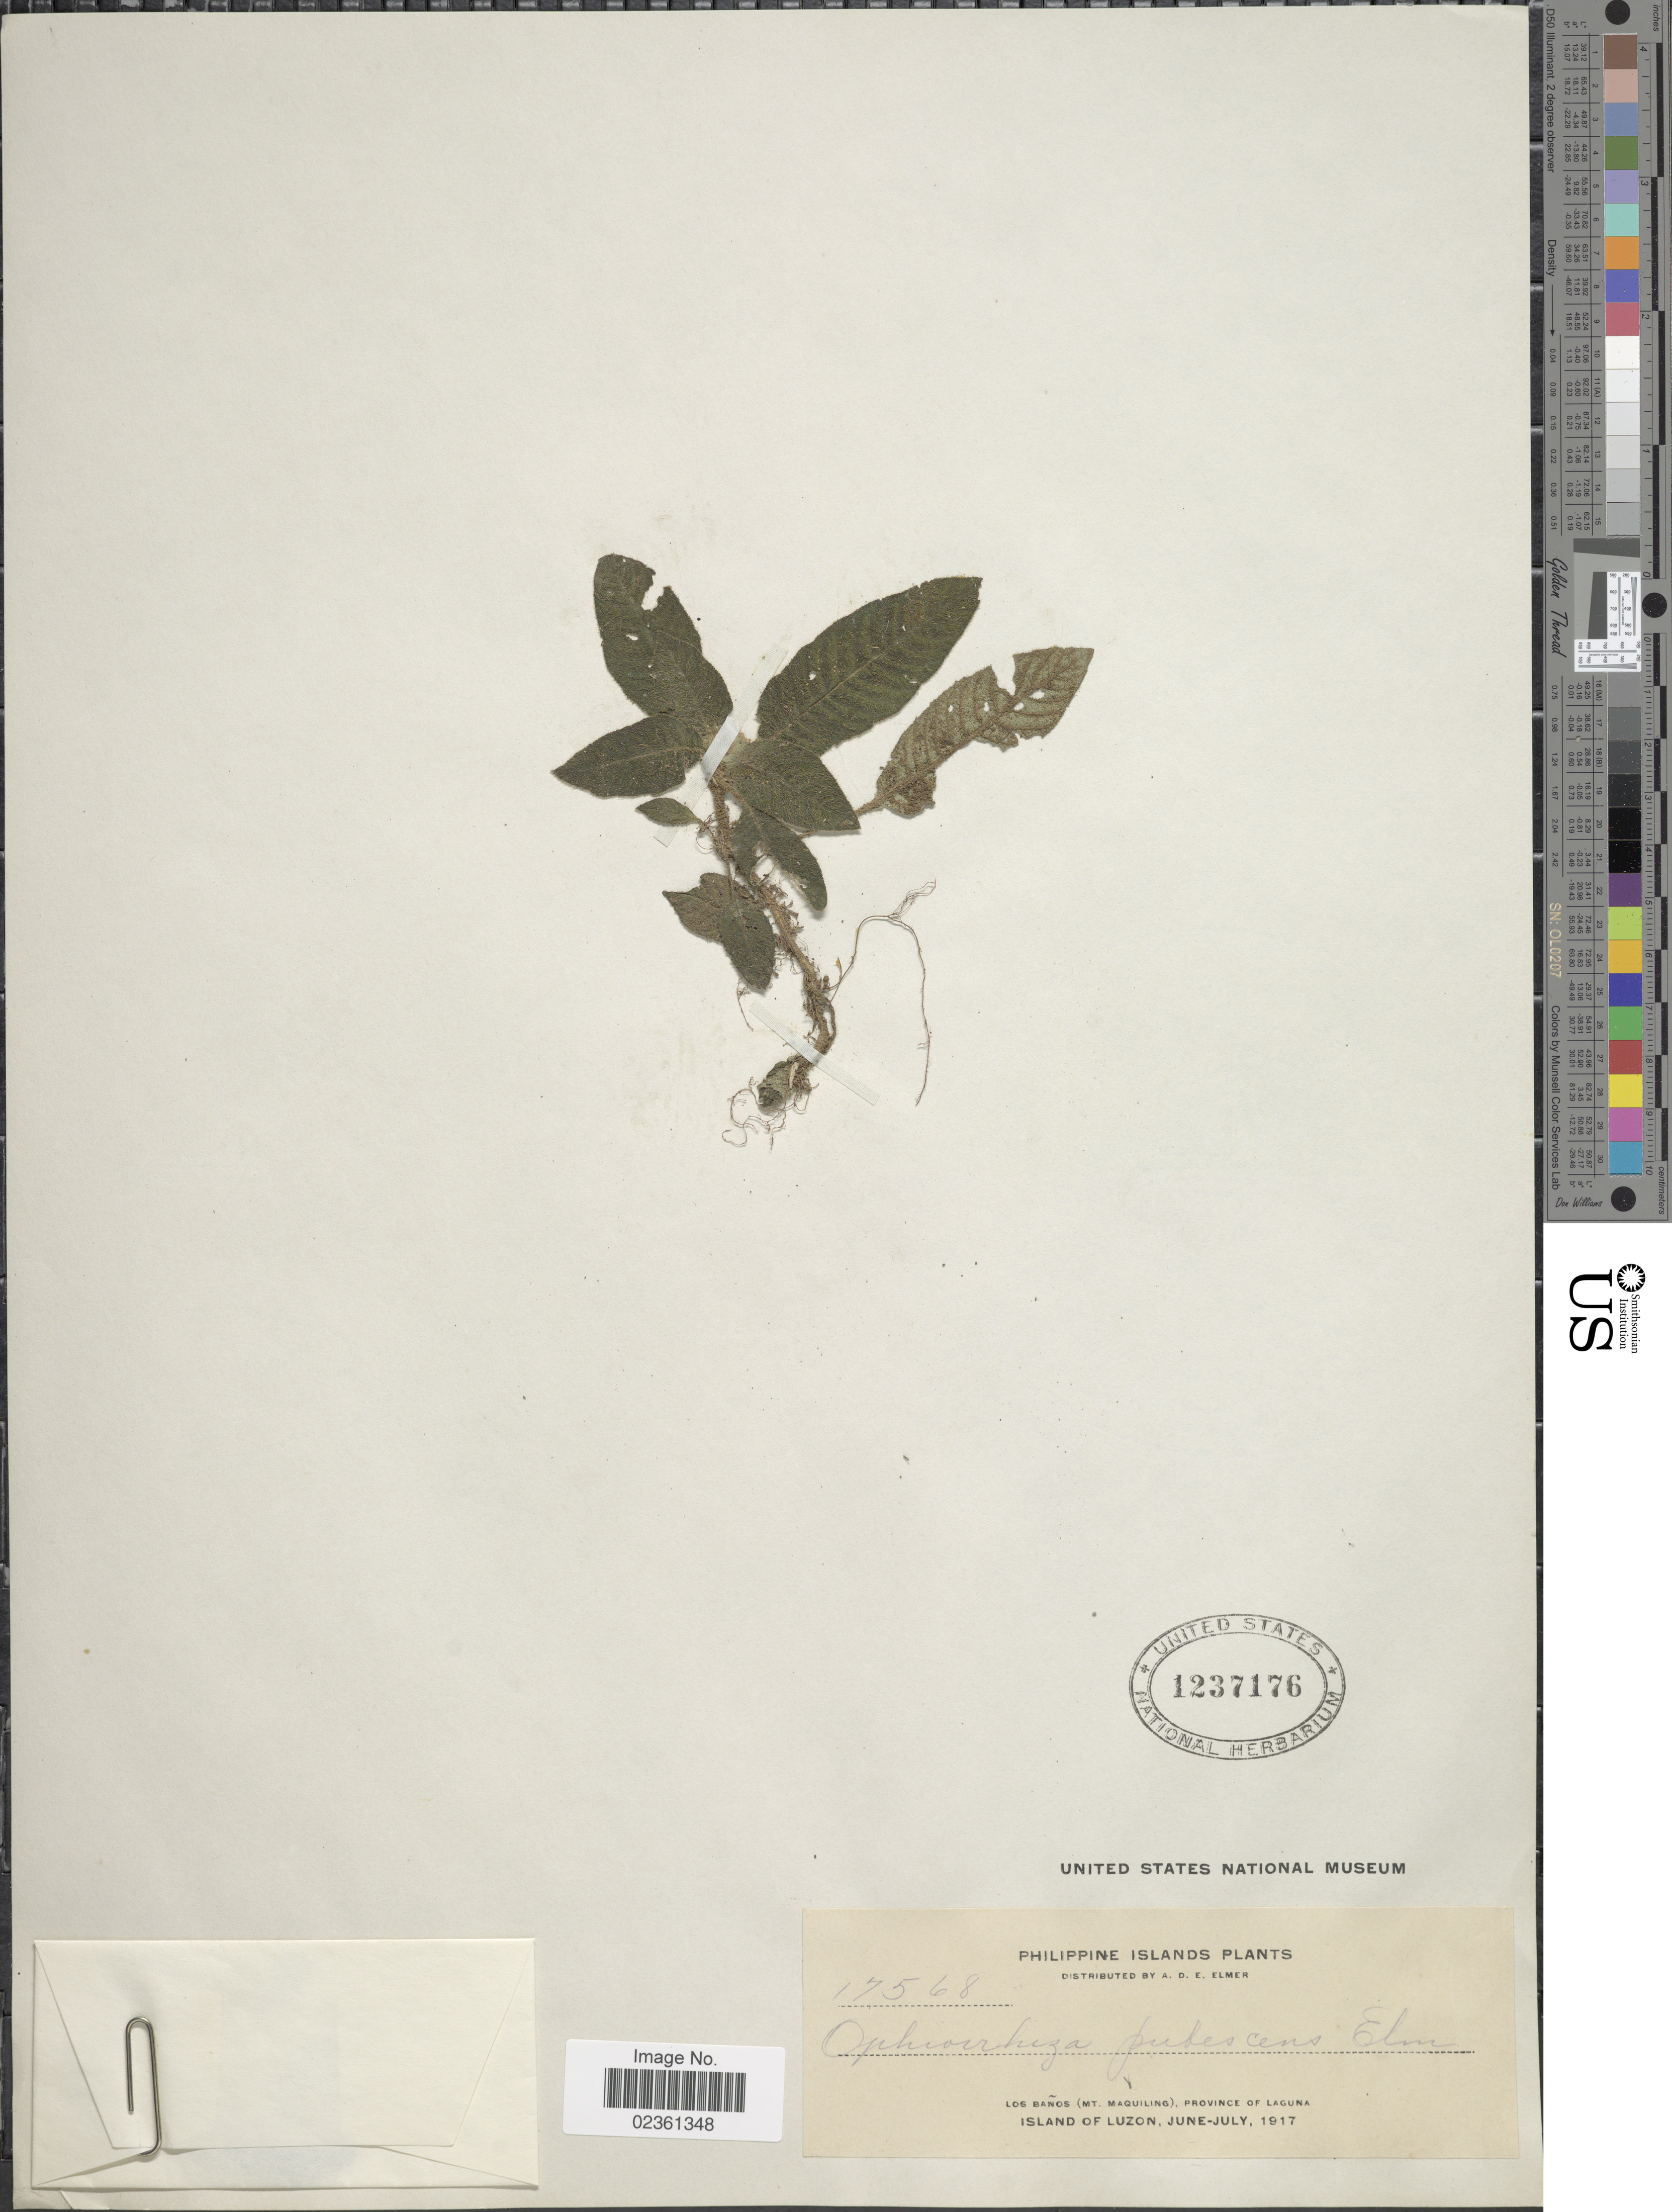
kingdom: Plantae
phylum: Tracheophyta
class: Magnoliopsida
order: Gentianales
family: Rubiaceae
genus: Ophiorrhiza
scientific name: Ophiorrhiza pubescens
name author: Elmer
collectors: A. D. E. Elmer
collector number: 17568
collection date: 1917-06/1917-07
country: Philippines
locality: Philippine Islands, Los Banos ( Mt. Maquiling), Province of Laguna, Island of Luzon.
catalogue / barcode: US 1237176